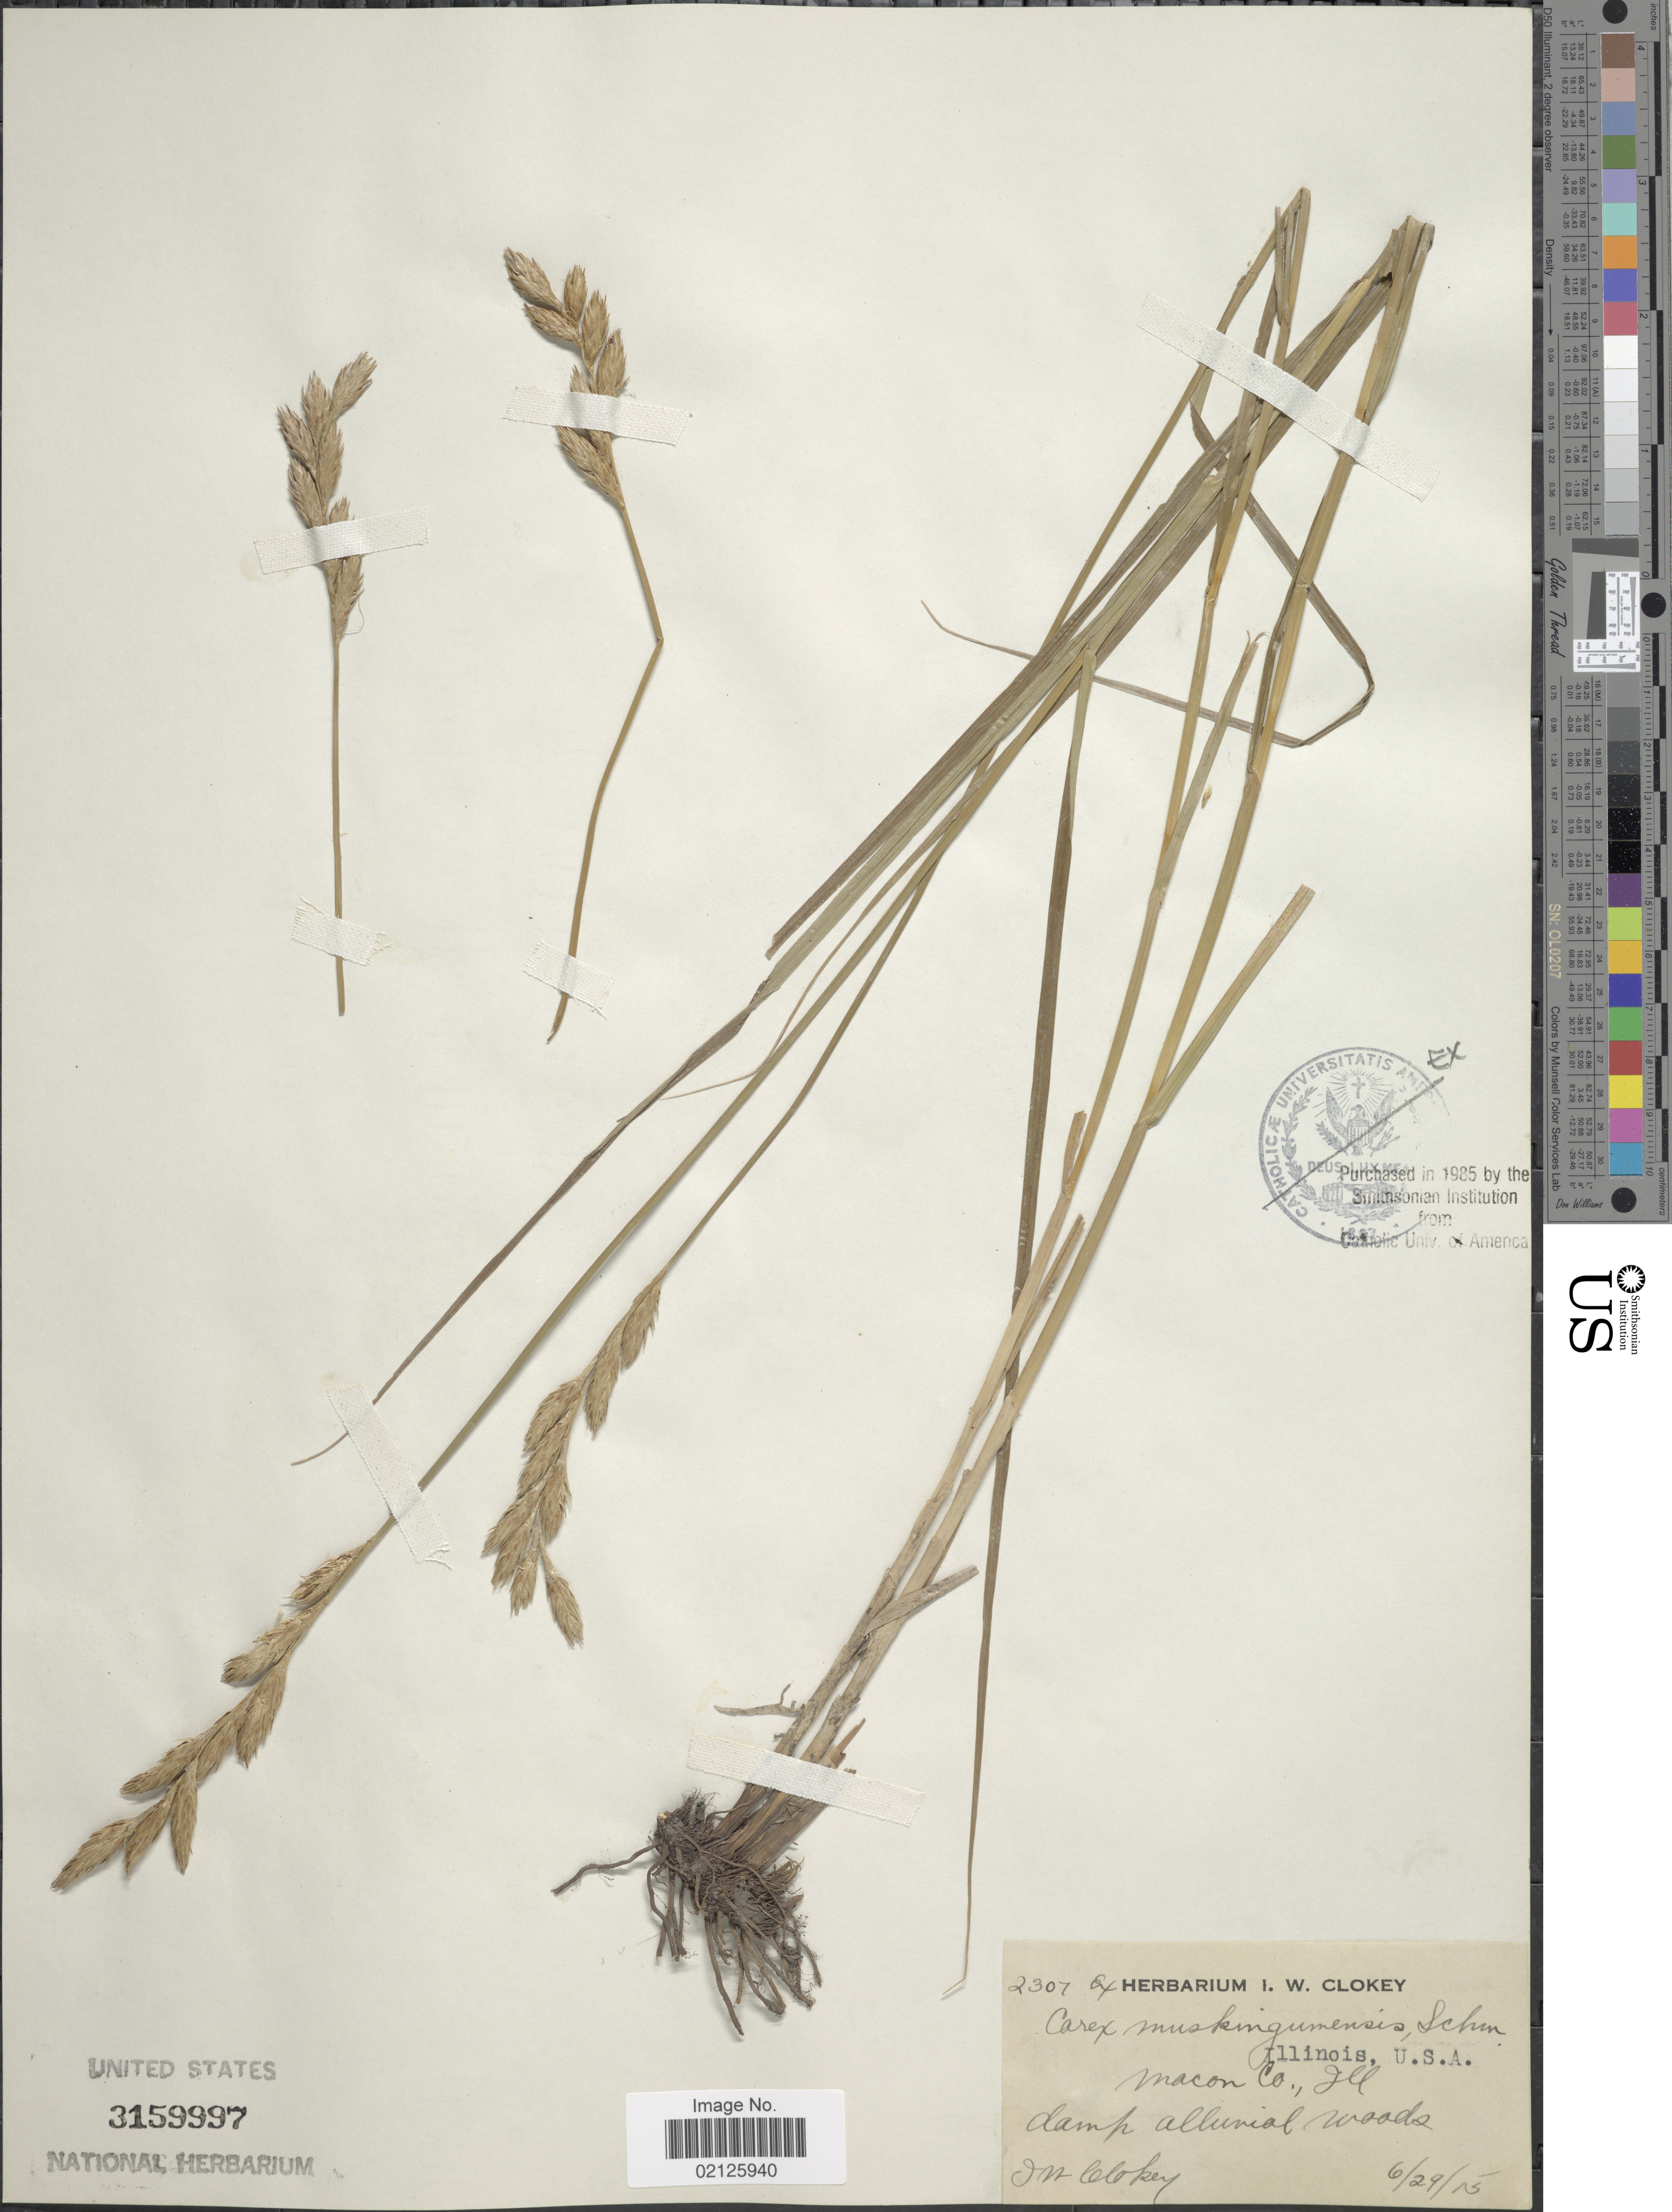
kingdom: Plantae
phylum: Tracheophyta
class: Liliopsida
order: Poales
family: Cyperaceae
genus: Carex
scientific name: Carex muskingumensis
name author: Schwein.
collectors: I. W. Clokey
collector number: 2307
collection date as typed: Transcribed d/m/y: 29/6/15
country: United States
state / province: Illinois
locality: Macon Co., damp alluvial Woods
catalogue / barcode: US 3159997